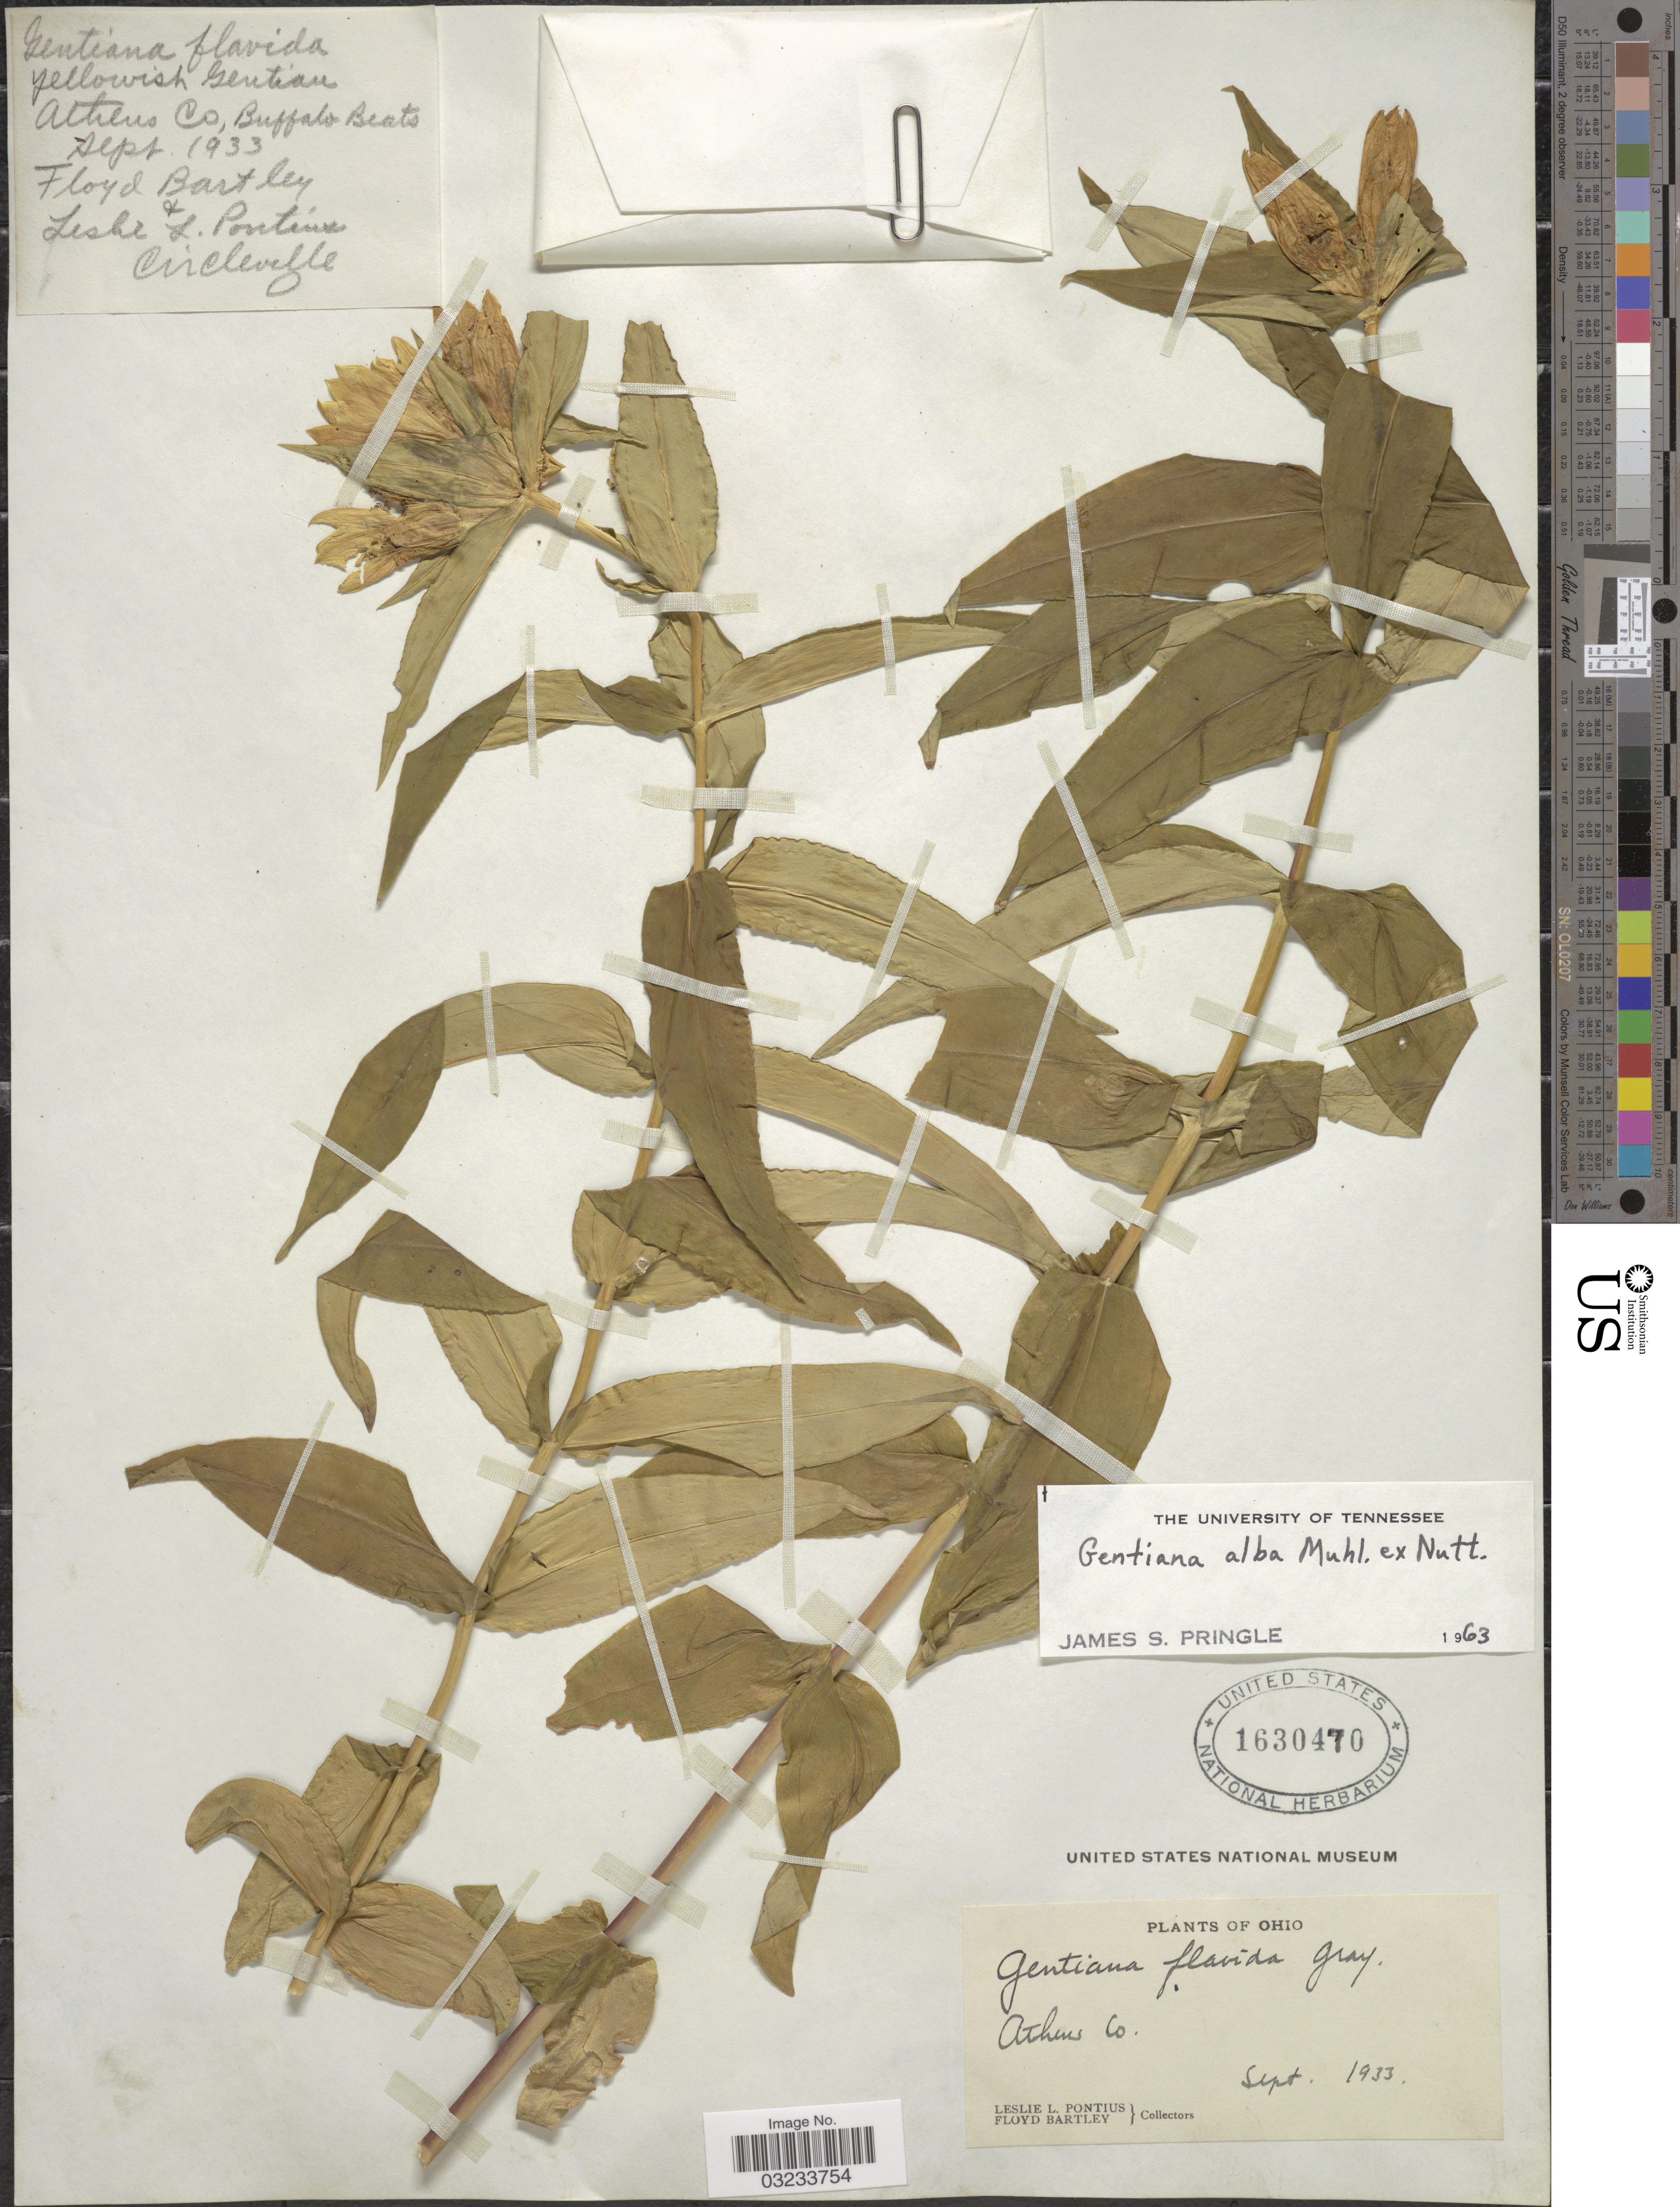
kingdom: Plantae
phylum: Tracheophyta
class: Magnoliopsida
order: Gentianales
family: Gentianaceae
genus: Gentiana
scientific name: Gentiana alba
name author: Muhl. ex J. McNab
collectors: L. Pontius & F. Bartley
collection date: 1933-09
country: United States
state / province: Ohio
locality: Athen Co., Buffalo Beats.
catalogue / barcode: US 1630470